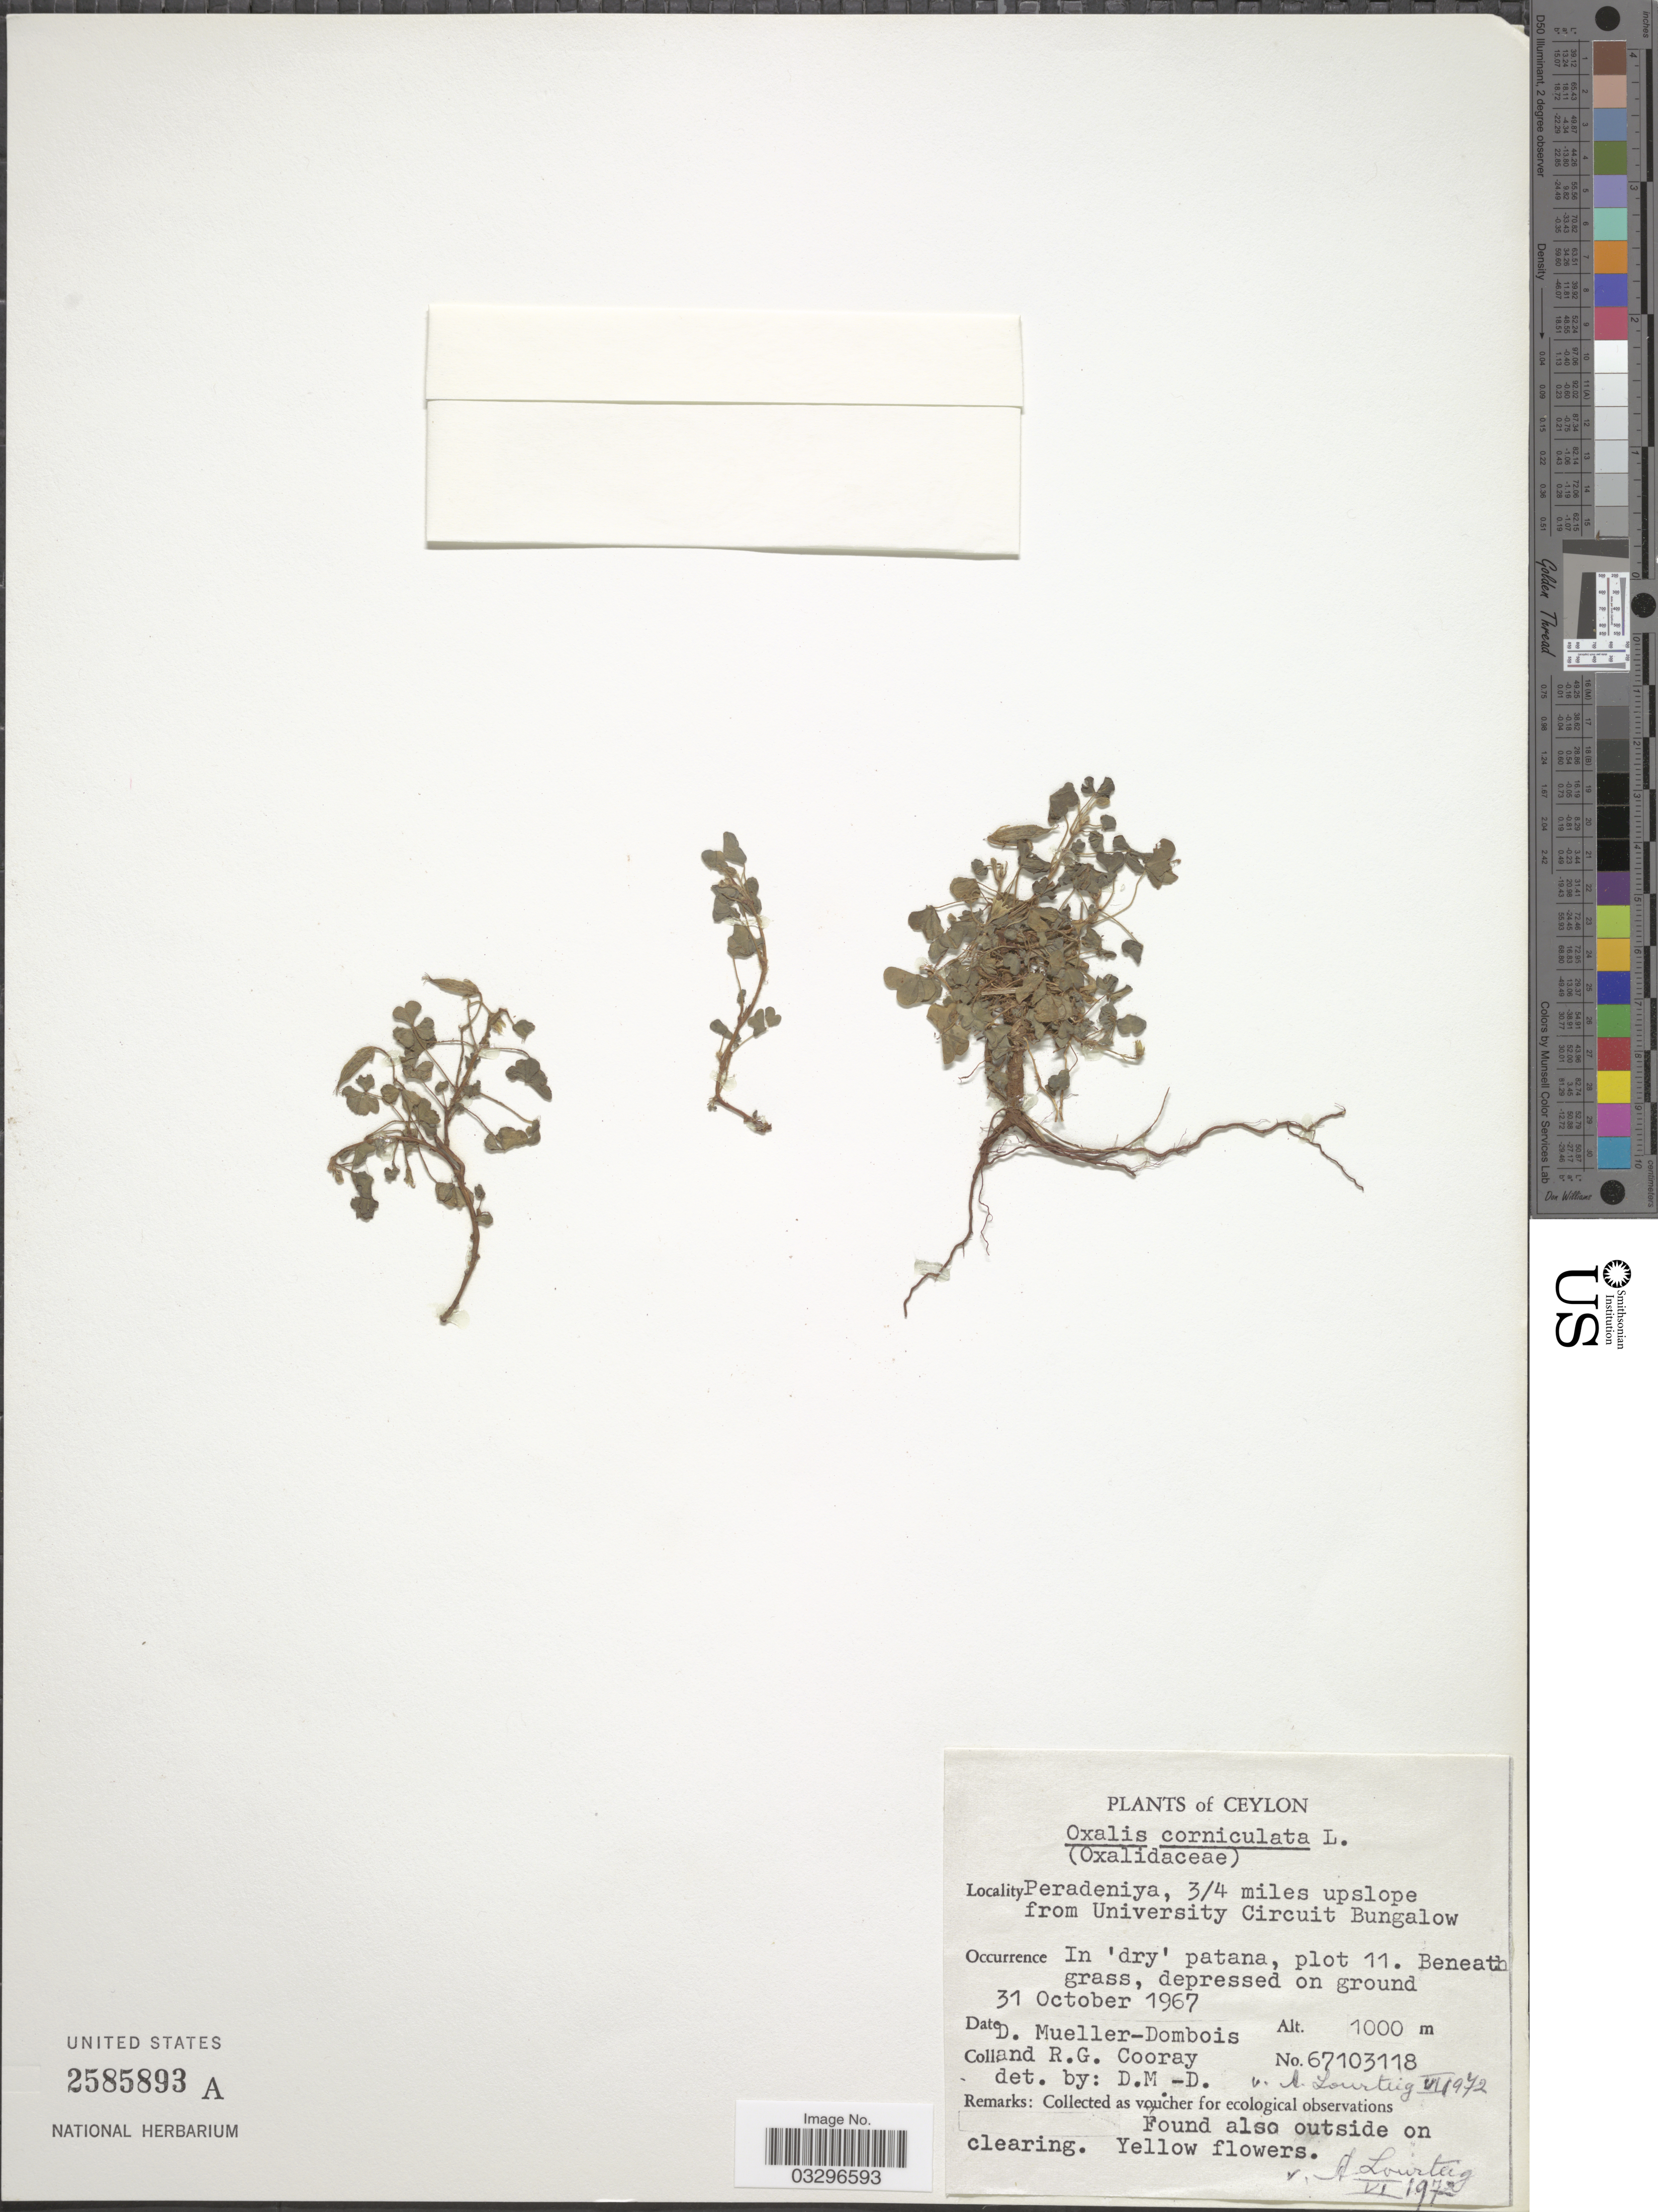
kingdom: Plantae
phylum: Tracheophyta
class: Magnoliopsida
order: Oxalidales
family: Oxalidaceae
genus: Oxalis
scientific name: Oxalis corniculata var. corniculata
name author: L.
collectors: D. Mueller-Dombois & R. Cooray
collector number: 67103118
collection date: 1967-10-31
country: Sri Lanka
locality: Ceylon, Peradeniya, 3/4 miles upslope from University Circuit Bungalow, In 'dry' patana, plot 11.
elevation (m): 1000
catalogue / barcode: US 2585893A